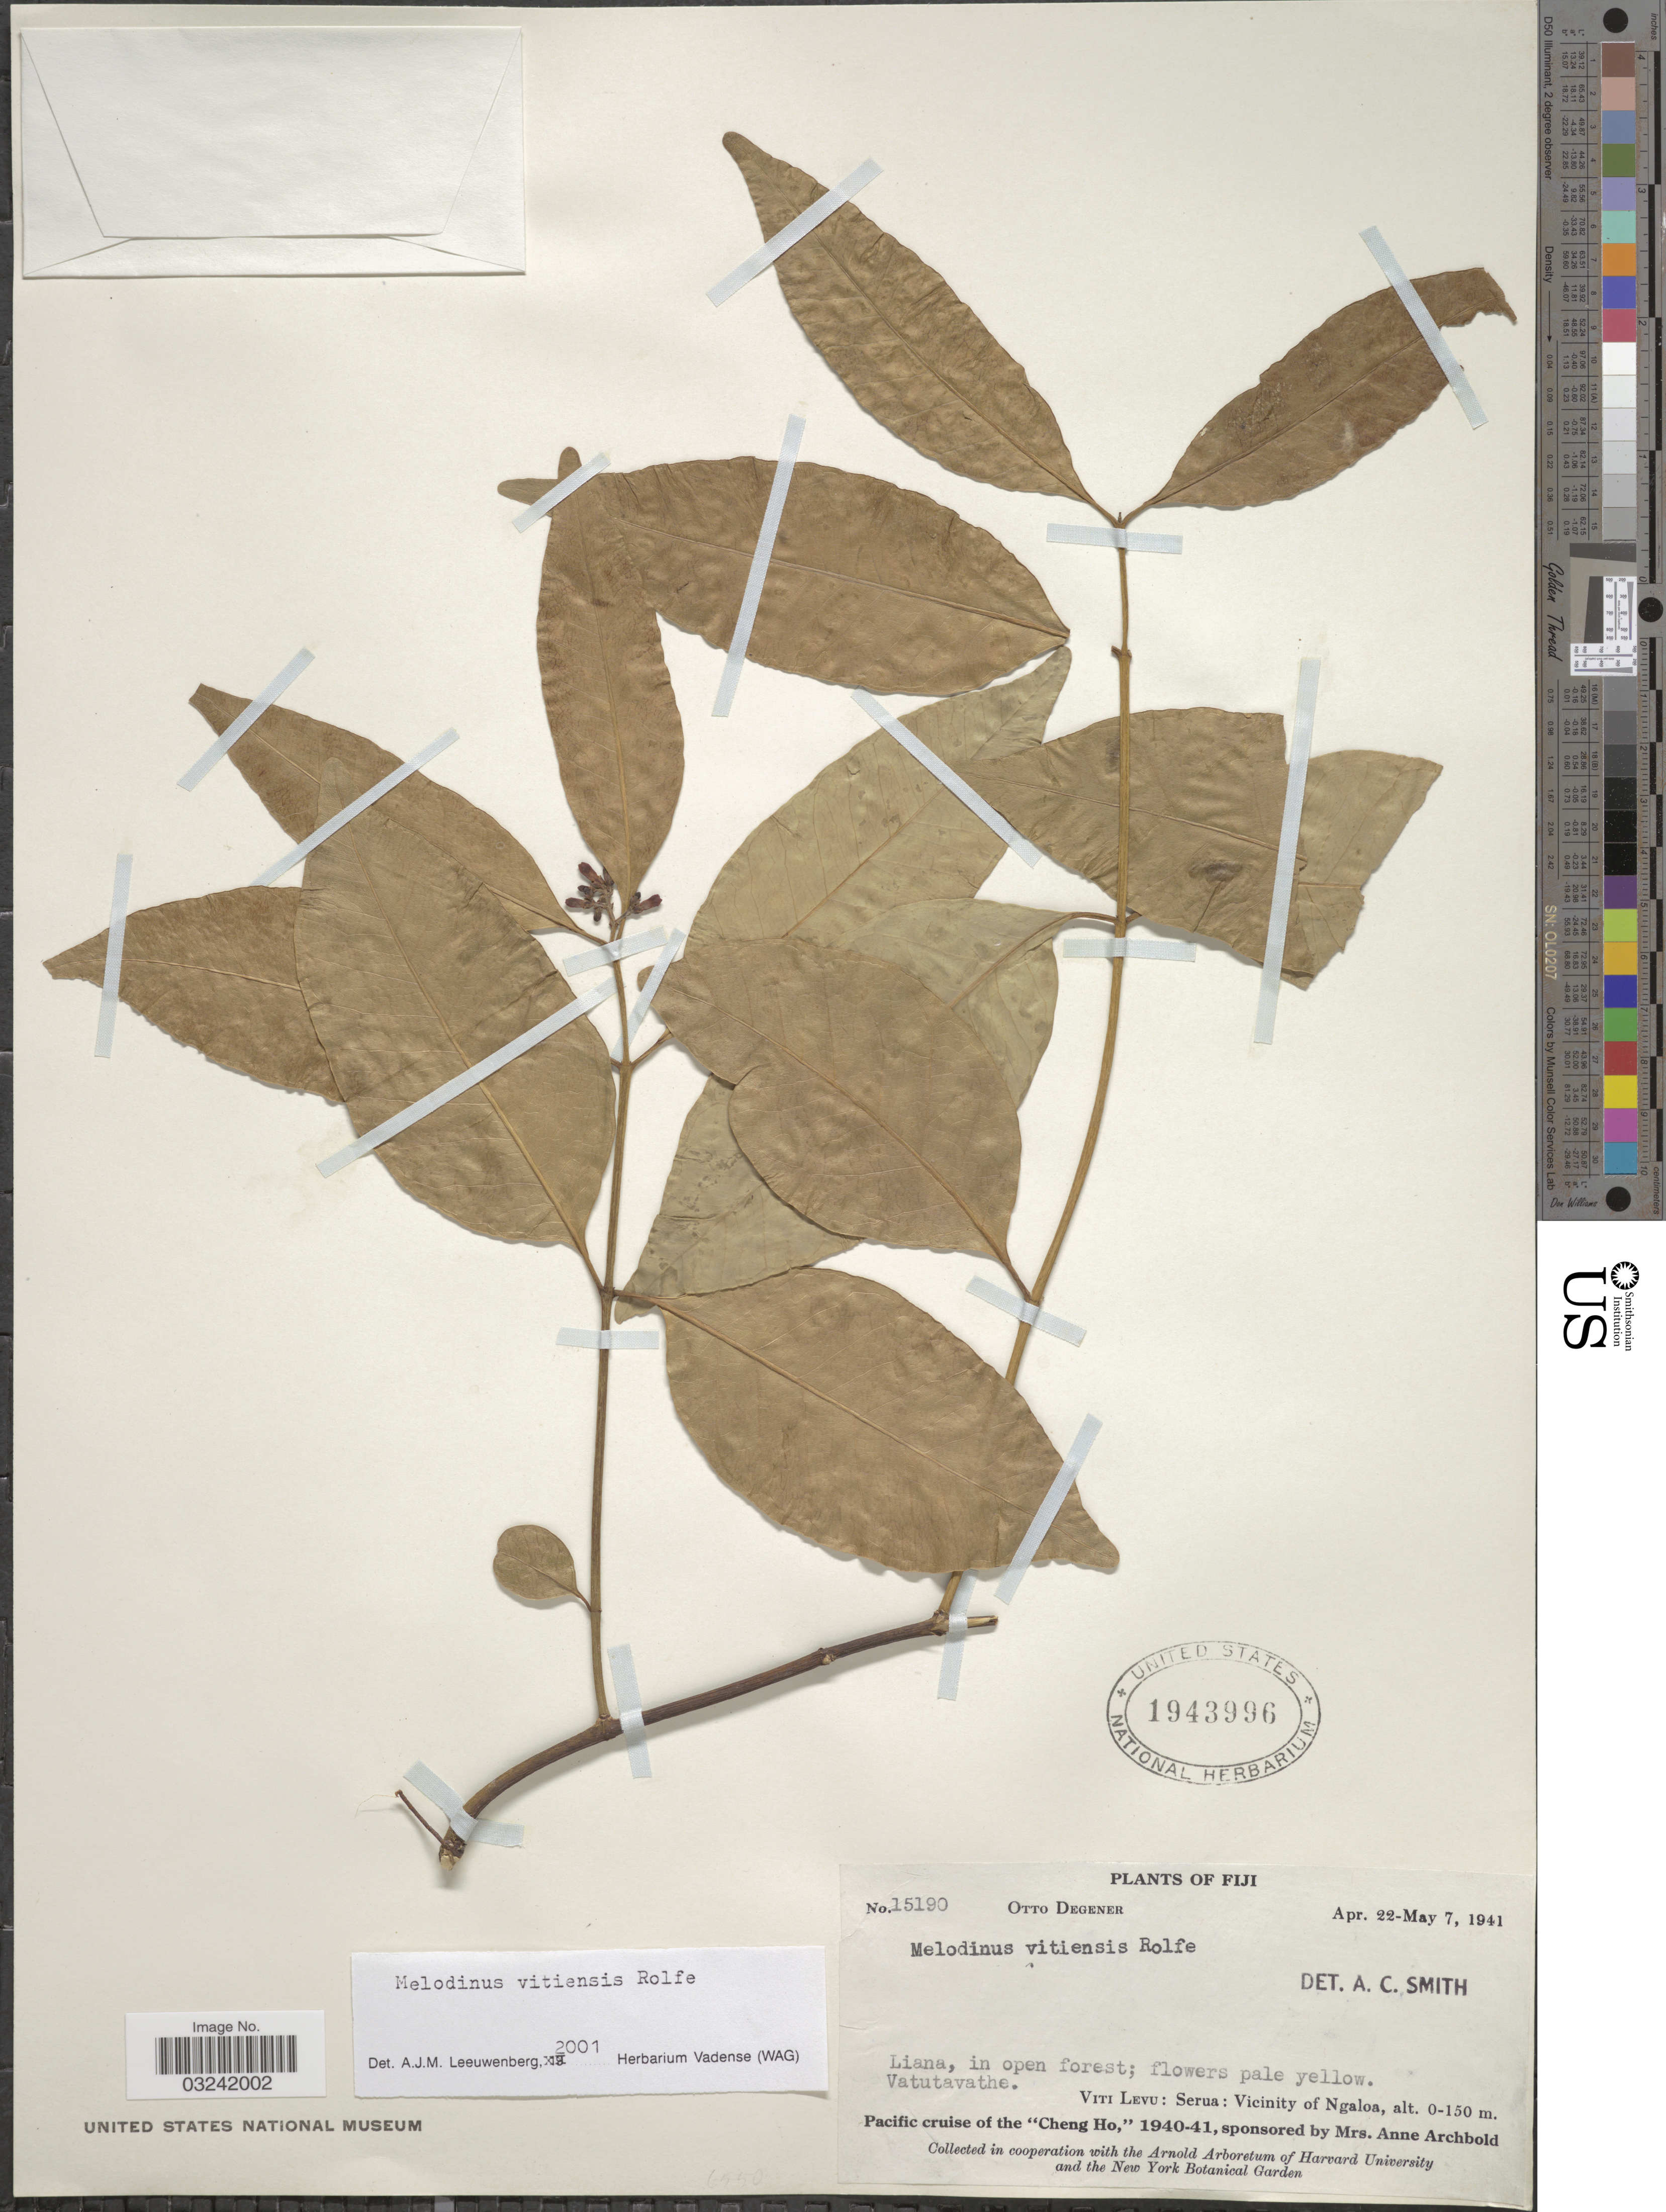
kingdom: Plantae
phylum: Tracheophyta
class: Magnoliopsida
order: Gentianales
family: Apocynaceae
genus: Melodinus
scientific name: Melodinus vitiensis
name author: Rolfe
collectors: O. Degener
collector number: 15190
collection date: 1941-04-22/1941-05-07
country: Fiji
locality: Viti Levu: Serua; Vicinity of Ngaloa, Vatutavathe.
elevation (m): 0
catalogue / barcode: US 1943996